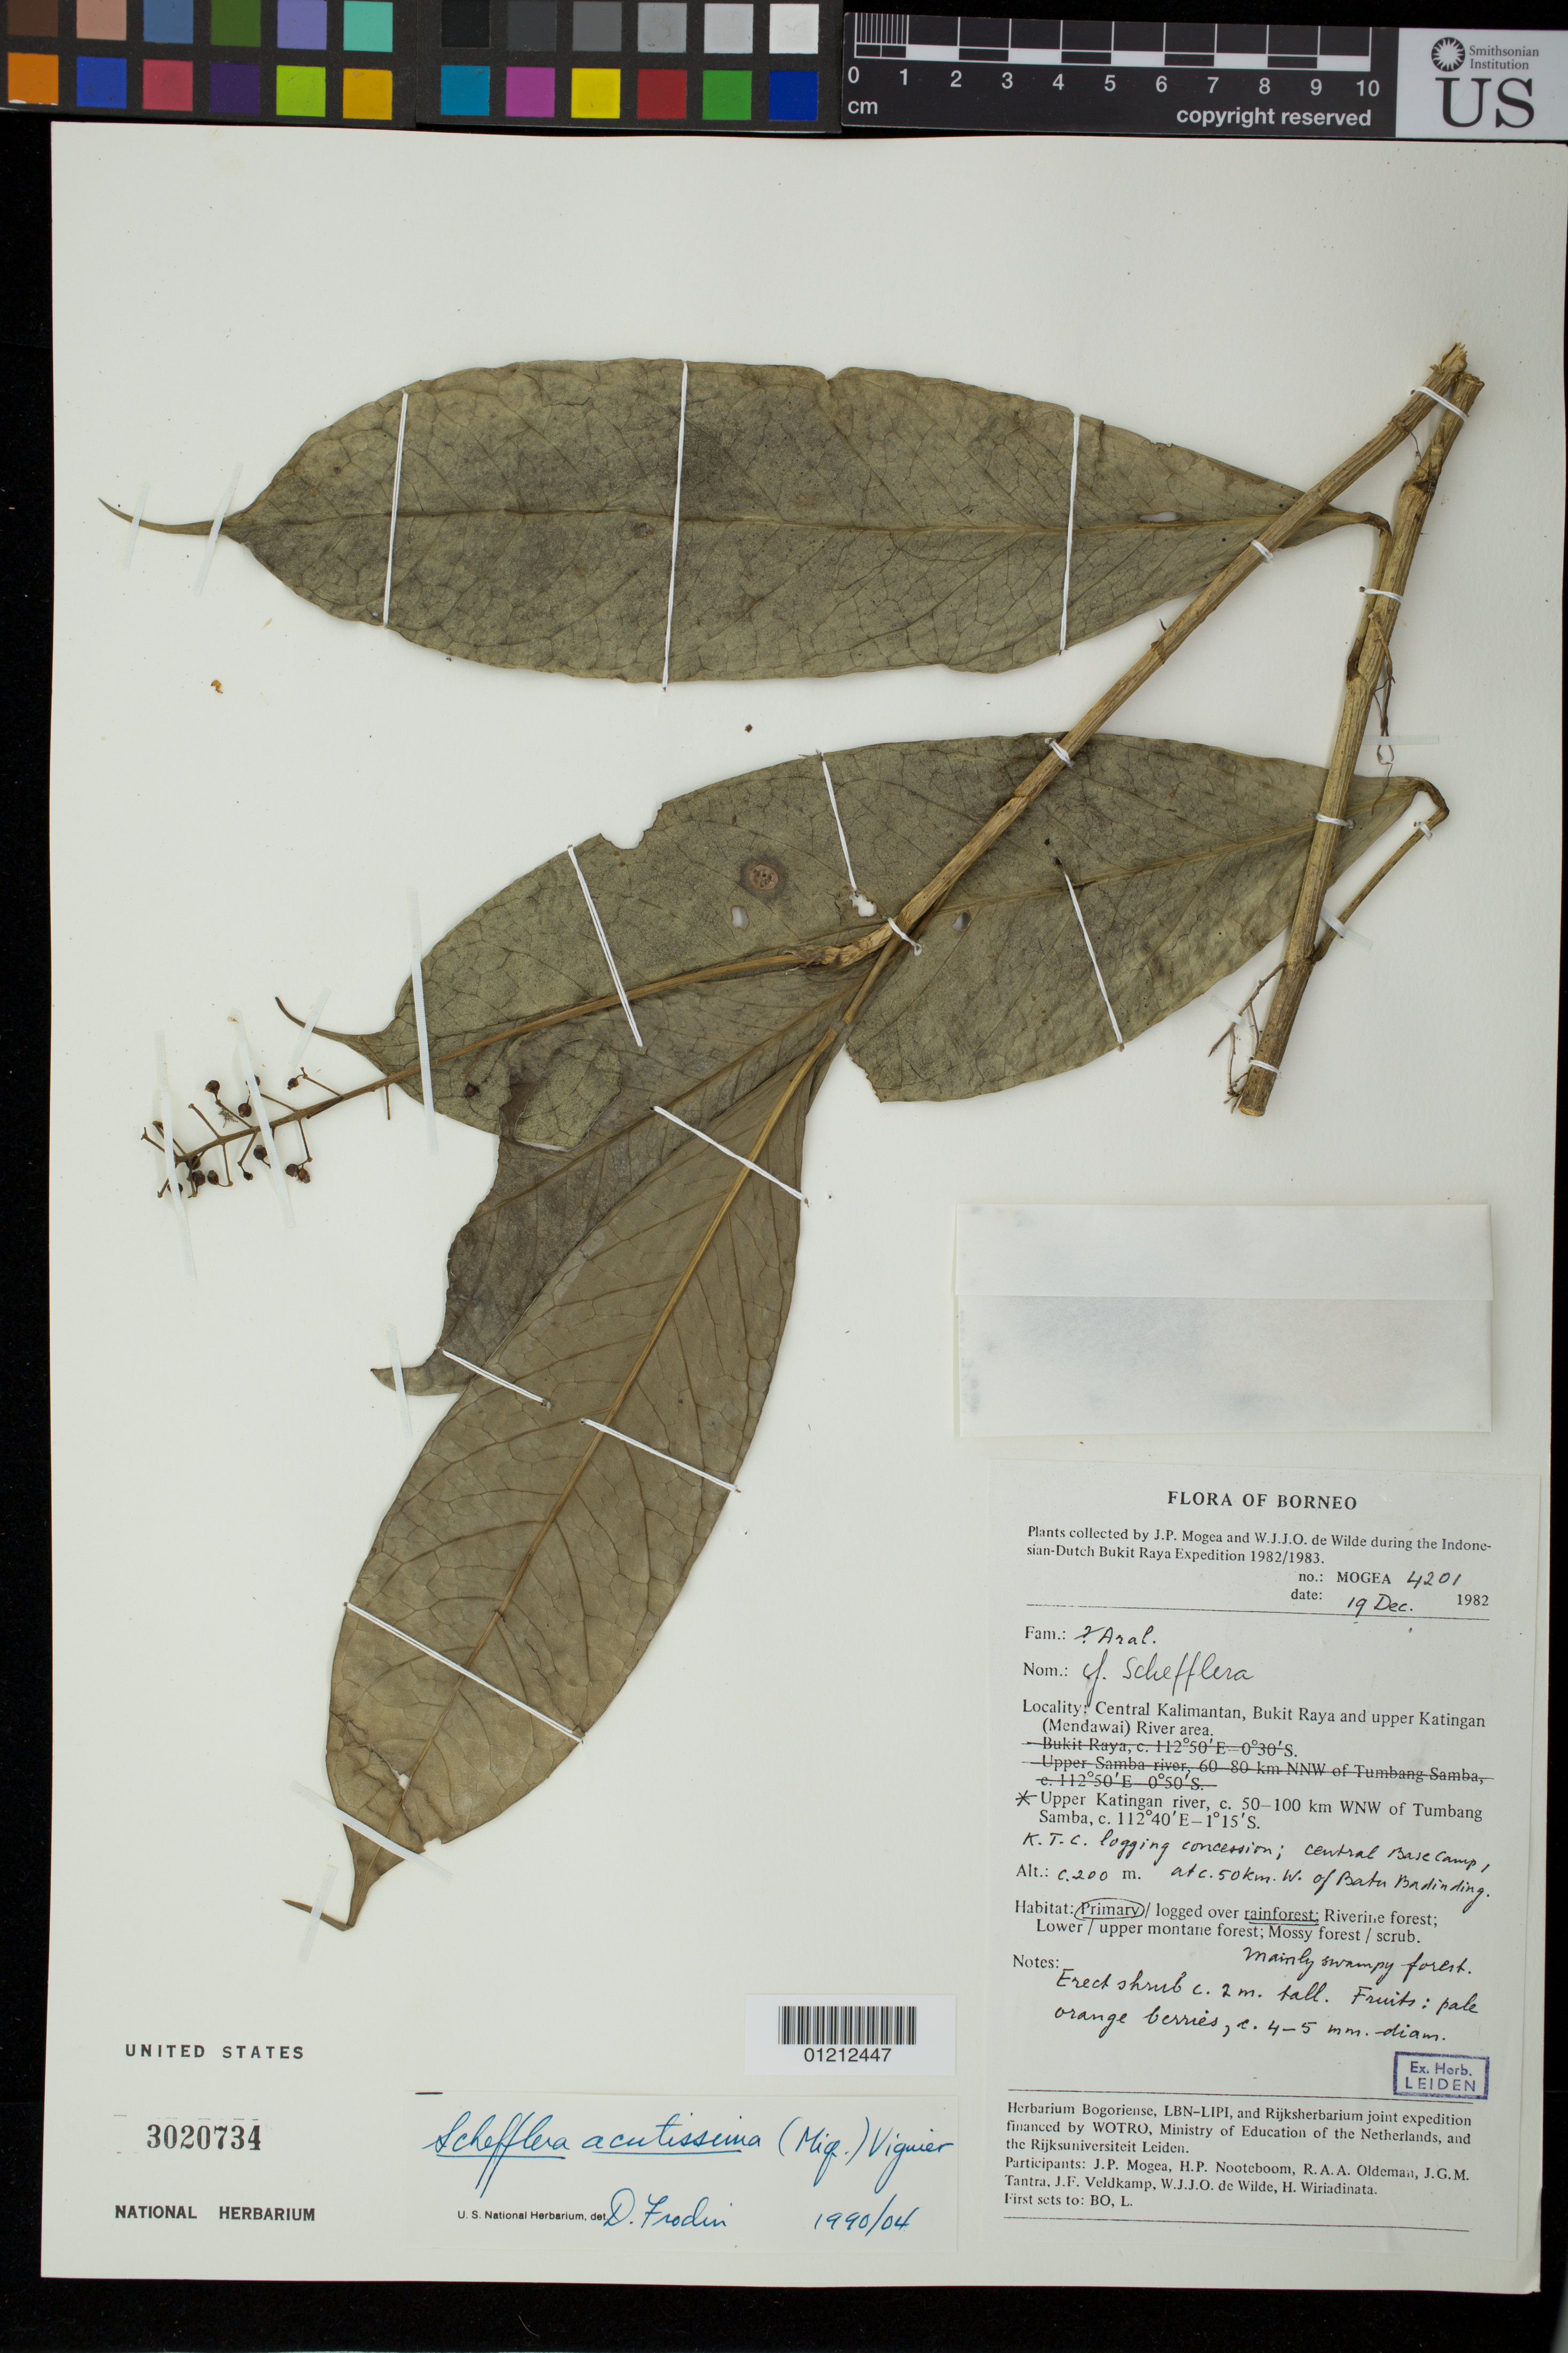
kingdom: Plantae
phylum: Tracheophyta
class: Magnoliopsida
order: Apiales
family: Araliaceae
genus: Heptapleurum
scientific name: Heptapleurum acutissimum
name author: (Miq.) Seem.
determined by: Wagner, W. L., (BOT), Smithsonian Institution - National Museum of Natural History (UNITED STATES)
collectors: J. Mogea & W. J. de Wilde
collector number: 4201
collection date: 1982-12-19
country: Indonesia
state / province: Kalimantan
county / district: Kalimantan Tengah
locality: Bukit Raya and upper Katingan (Mendawai) River area, c. 50-100 km WNW of Tumbang Samba. K.T.C logging concession; central base camp, at c. 50 km W of Batu Badinding.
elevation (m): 200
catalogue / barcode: US 3020734